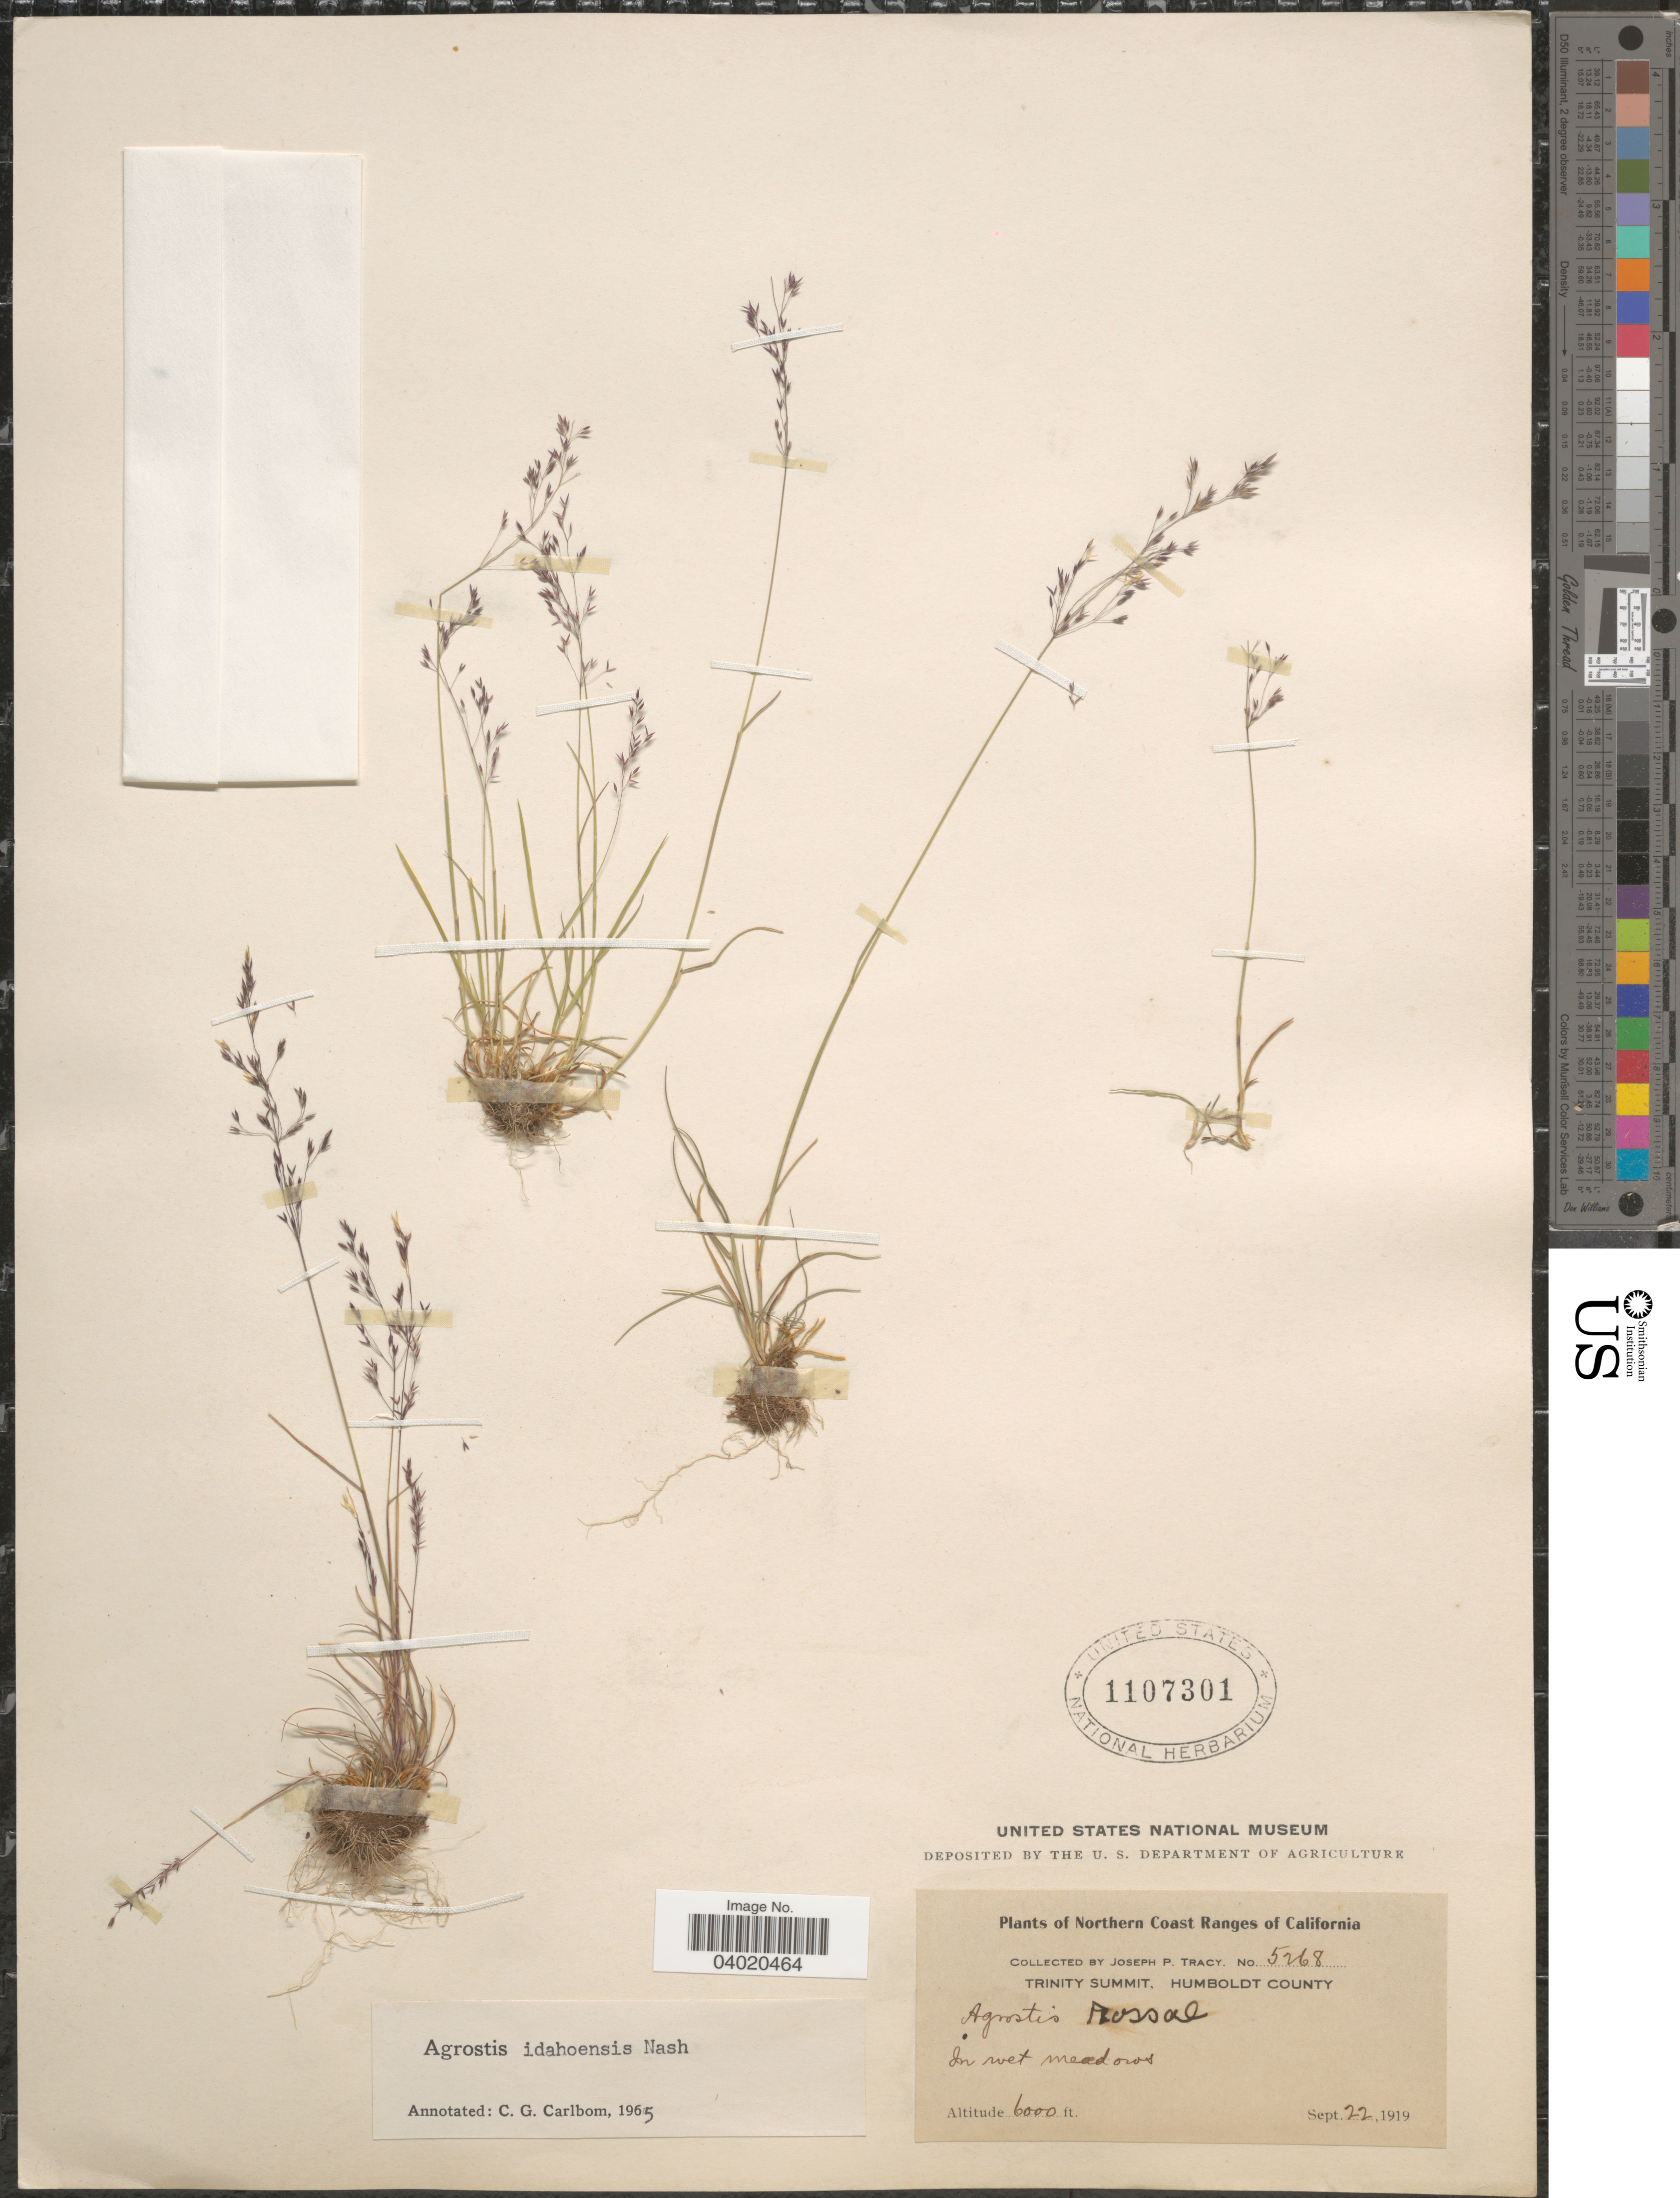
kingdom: Plantae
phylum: Tracheophyta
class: Liliopsida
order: Poales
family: Poaceae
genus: Agrostis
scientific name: Agrostis idahoensis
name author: Nash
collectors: J. Tracy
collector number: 5268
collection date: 1919-09-22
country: United States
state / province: California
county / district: Humboldt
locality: Northern Coast Ranges of California. Trinity Summit, Humboldt County.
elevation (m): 1829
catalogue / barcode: US 1107301